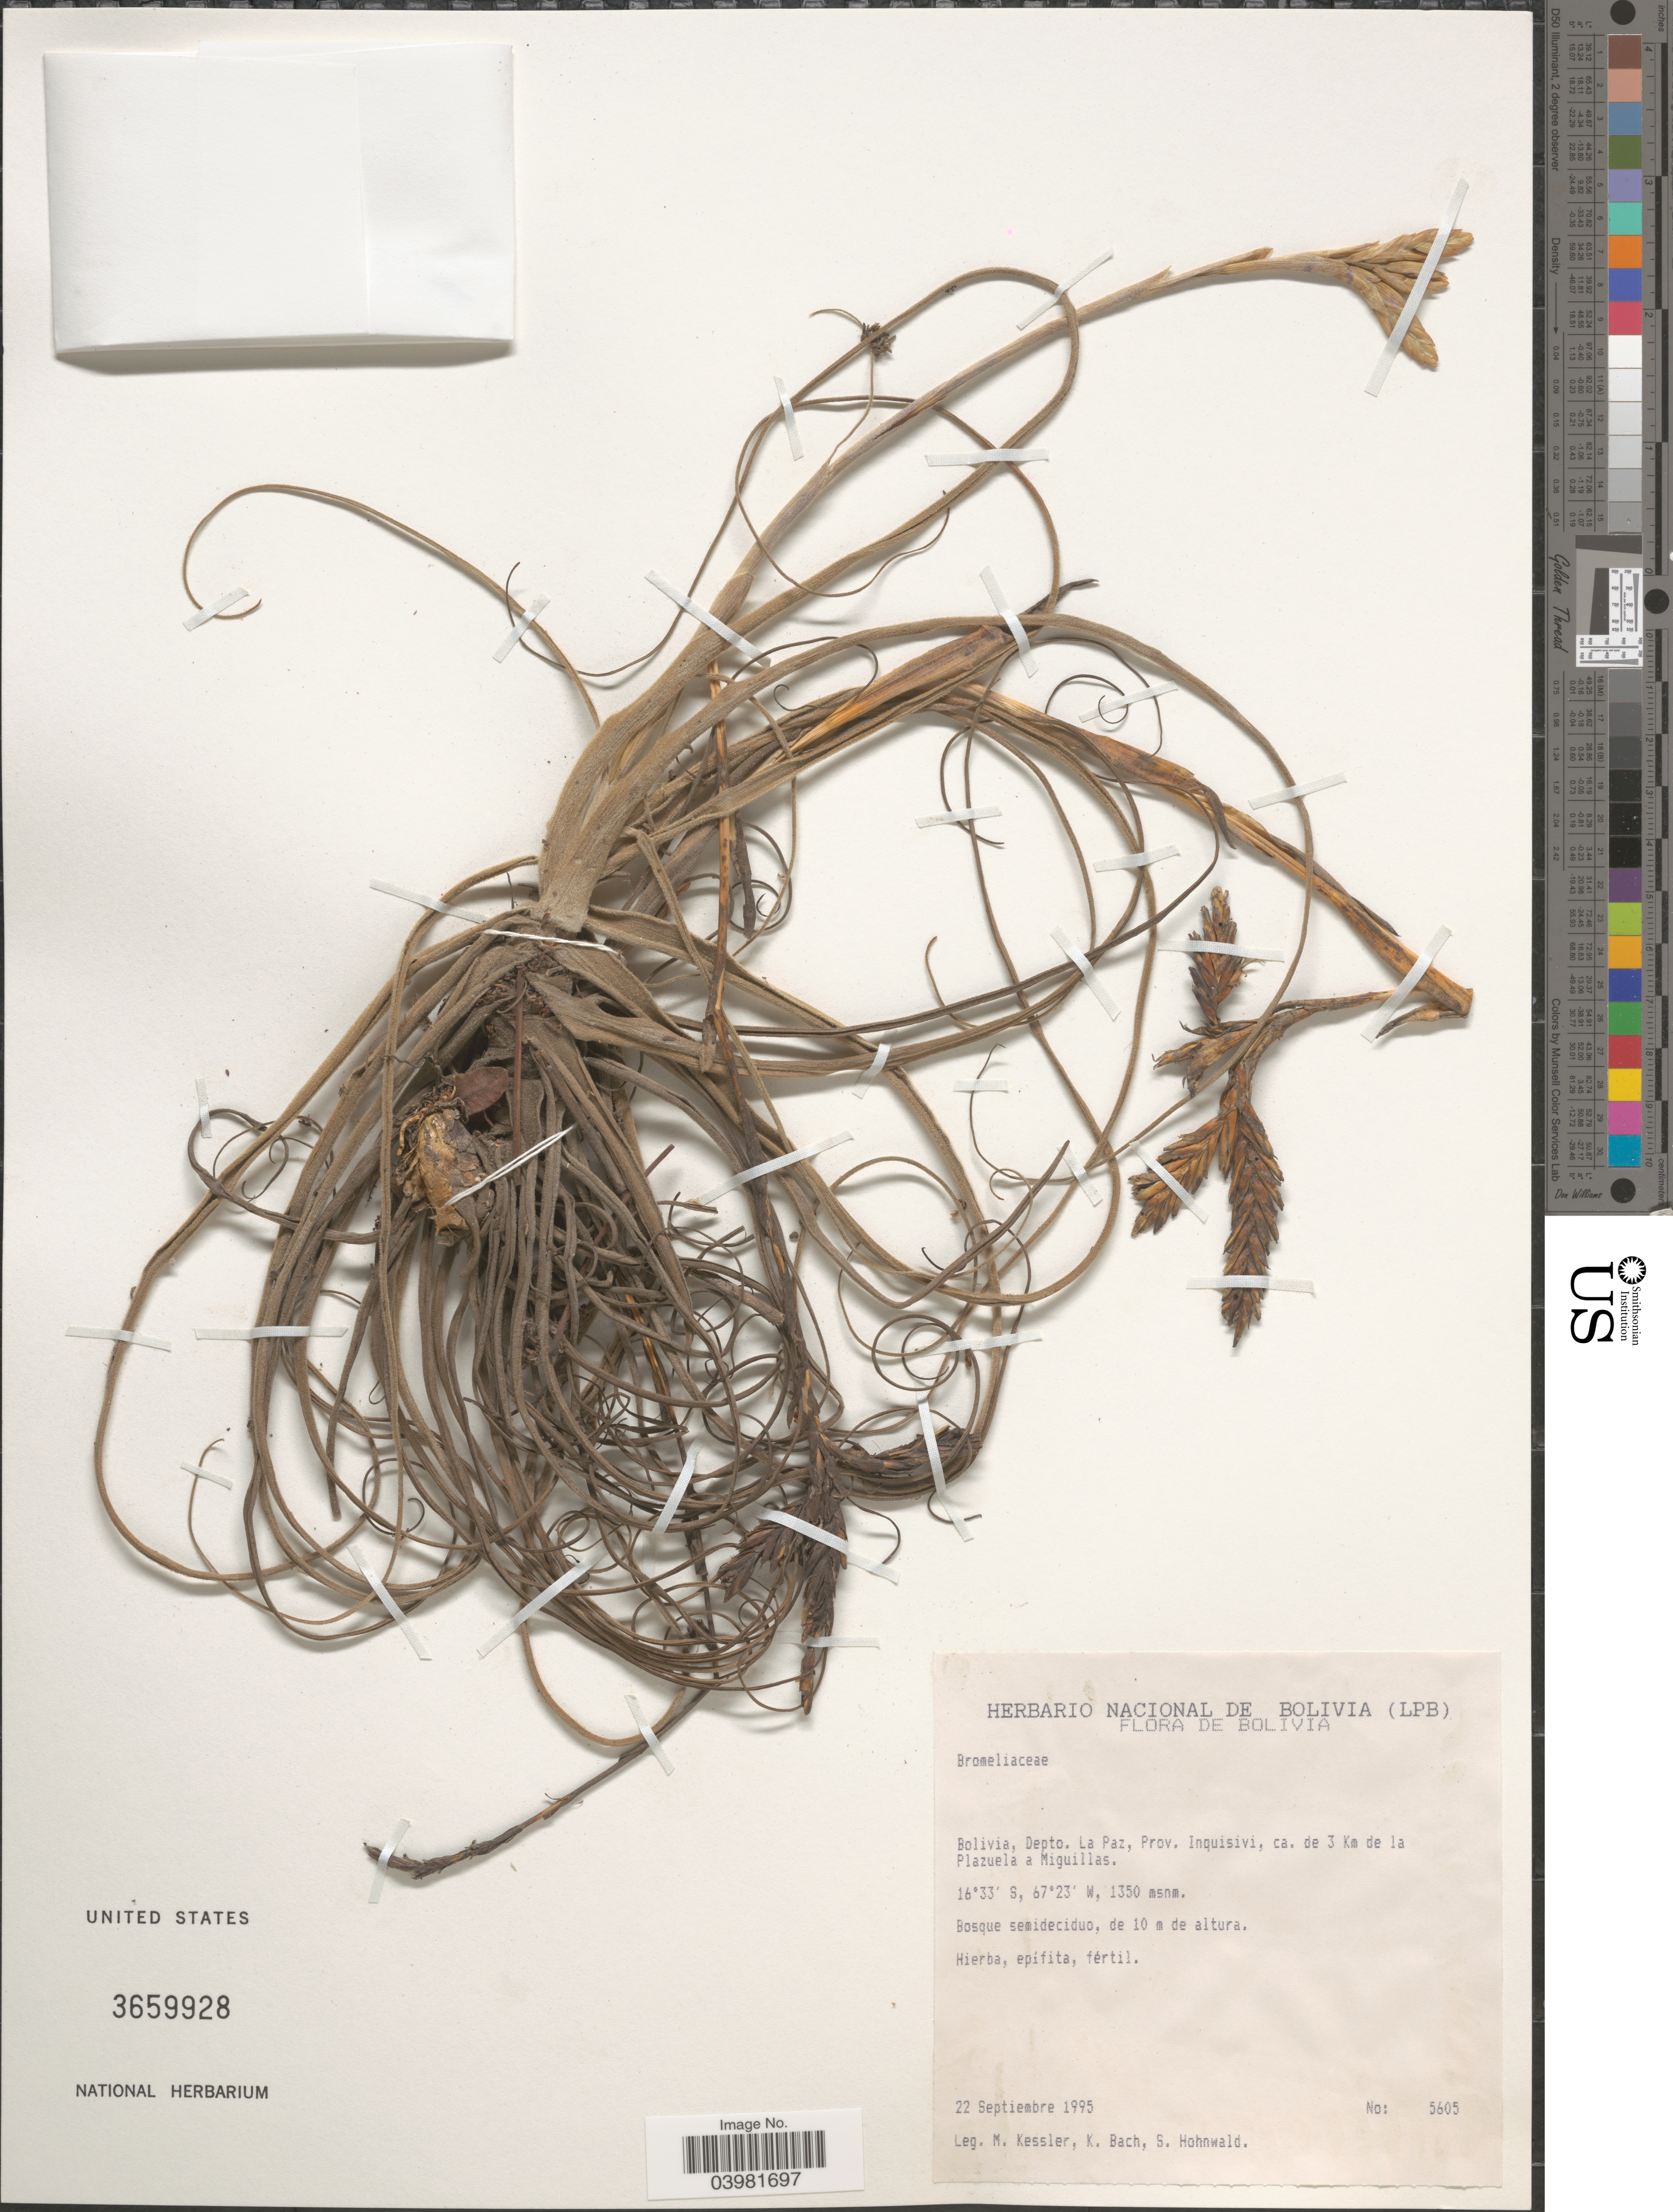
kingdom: Plantae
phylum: Tracheophyta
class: Liliopsida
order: Poales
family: Bromeliaceae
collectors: M. Kessler, K. Bach & S. Hohnwald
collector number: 5605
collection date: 1995-09-22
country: Bolivia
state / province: La Paz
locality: Depto. La Paz, Prov. Inquisivi, ca. de 3 Km de la Plazuela a Miguillas.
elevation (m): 1350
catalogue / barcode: US 3659928